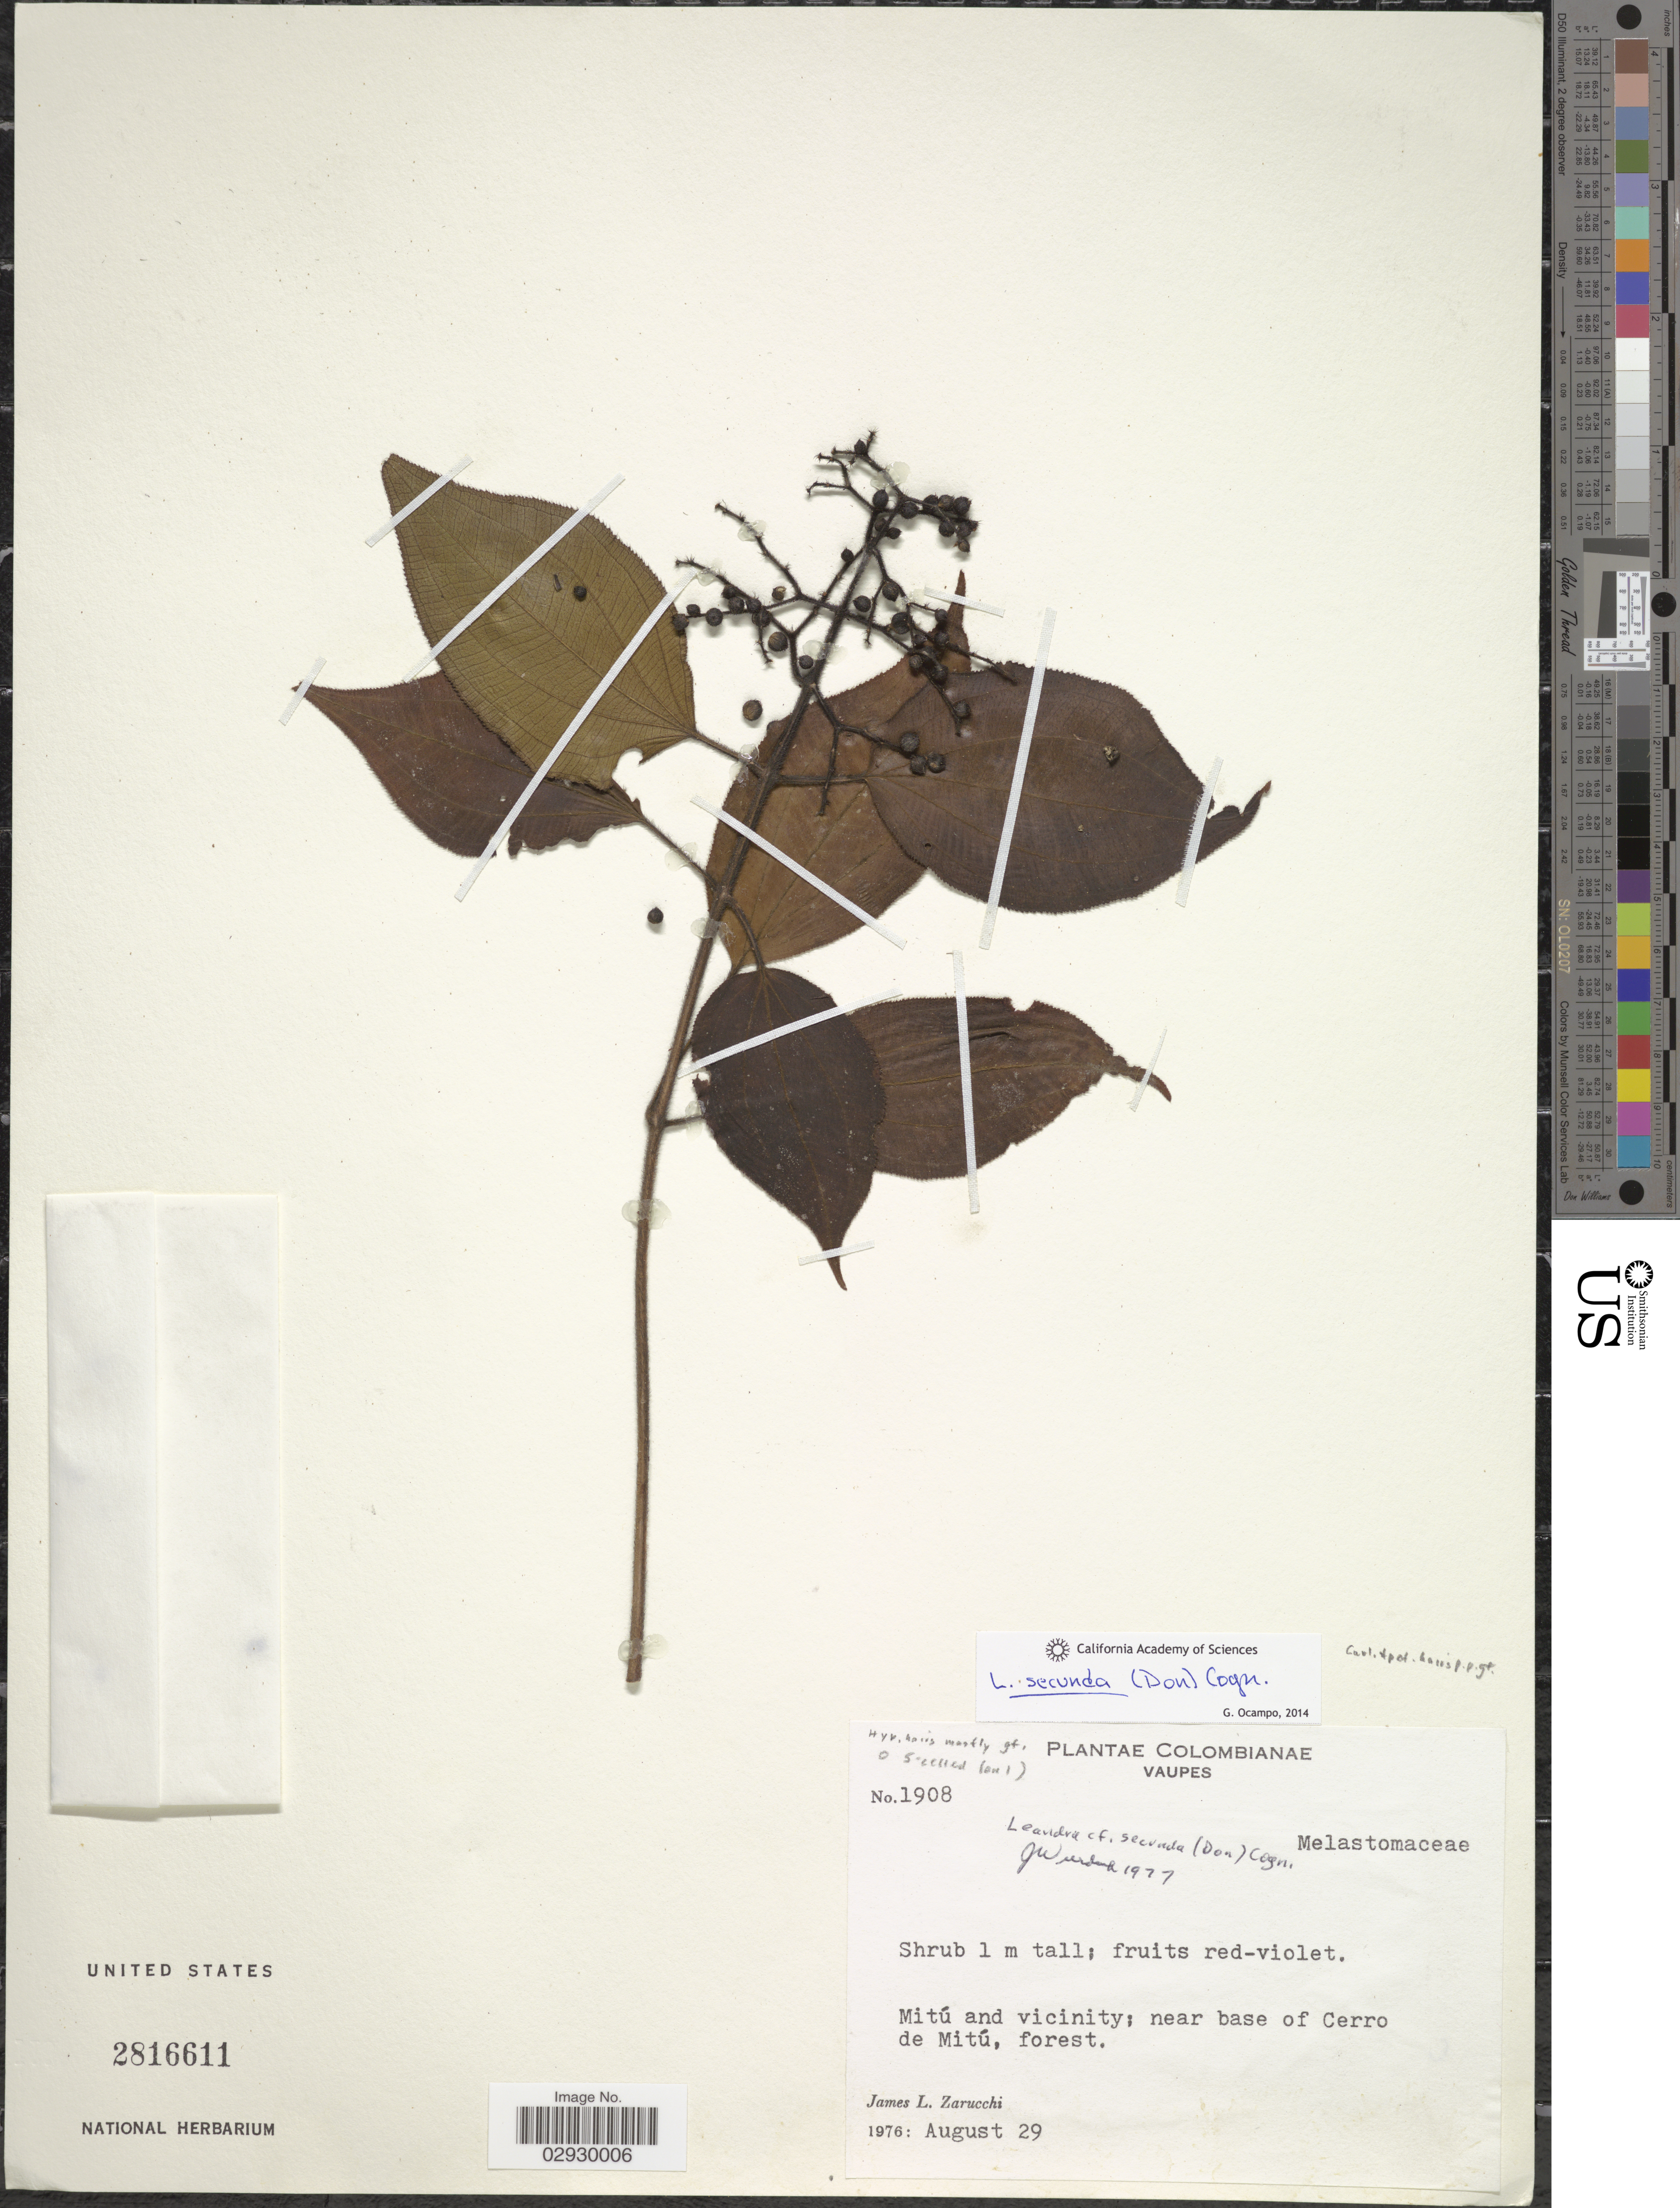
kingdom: Plantae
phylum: Tracheophyta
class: Magnoliopsida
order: Myrtales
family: Melastomataceae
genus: Leandra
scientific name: Leandra secunda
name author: (D. Don) Cogn.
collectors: J. L. Zarucchi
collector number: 1908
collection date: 1976-08-29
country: Colombia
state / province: Vaupés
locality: Mitú and vicinity; near base of Cerro de Mitú.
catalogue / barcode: US 2816611